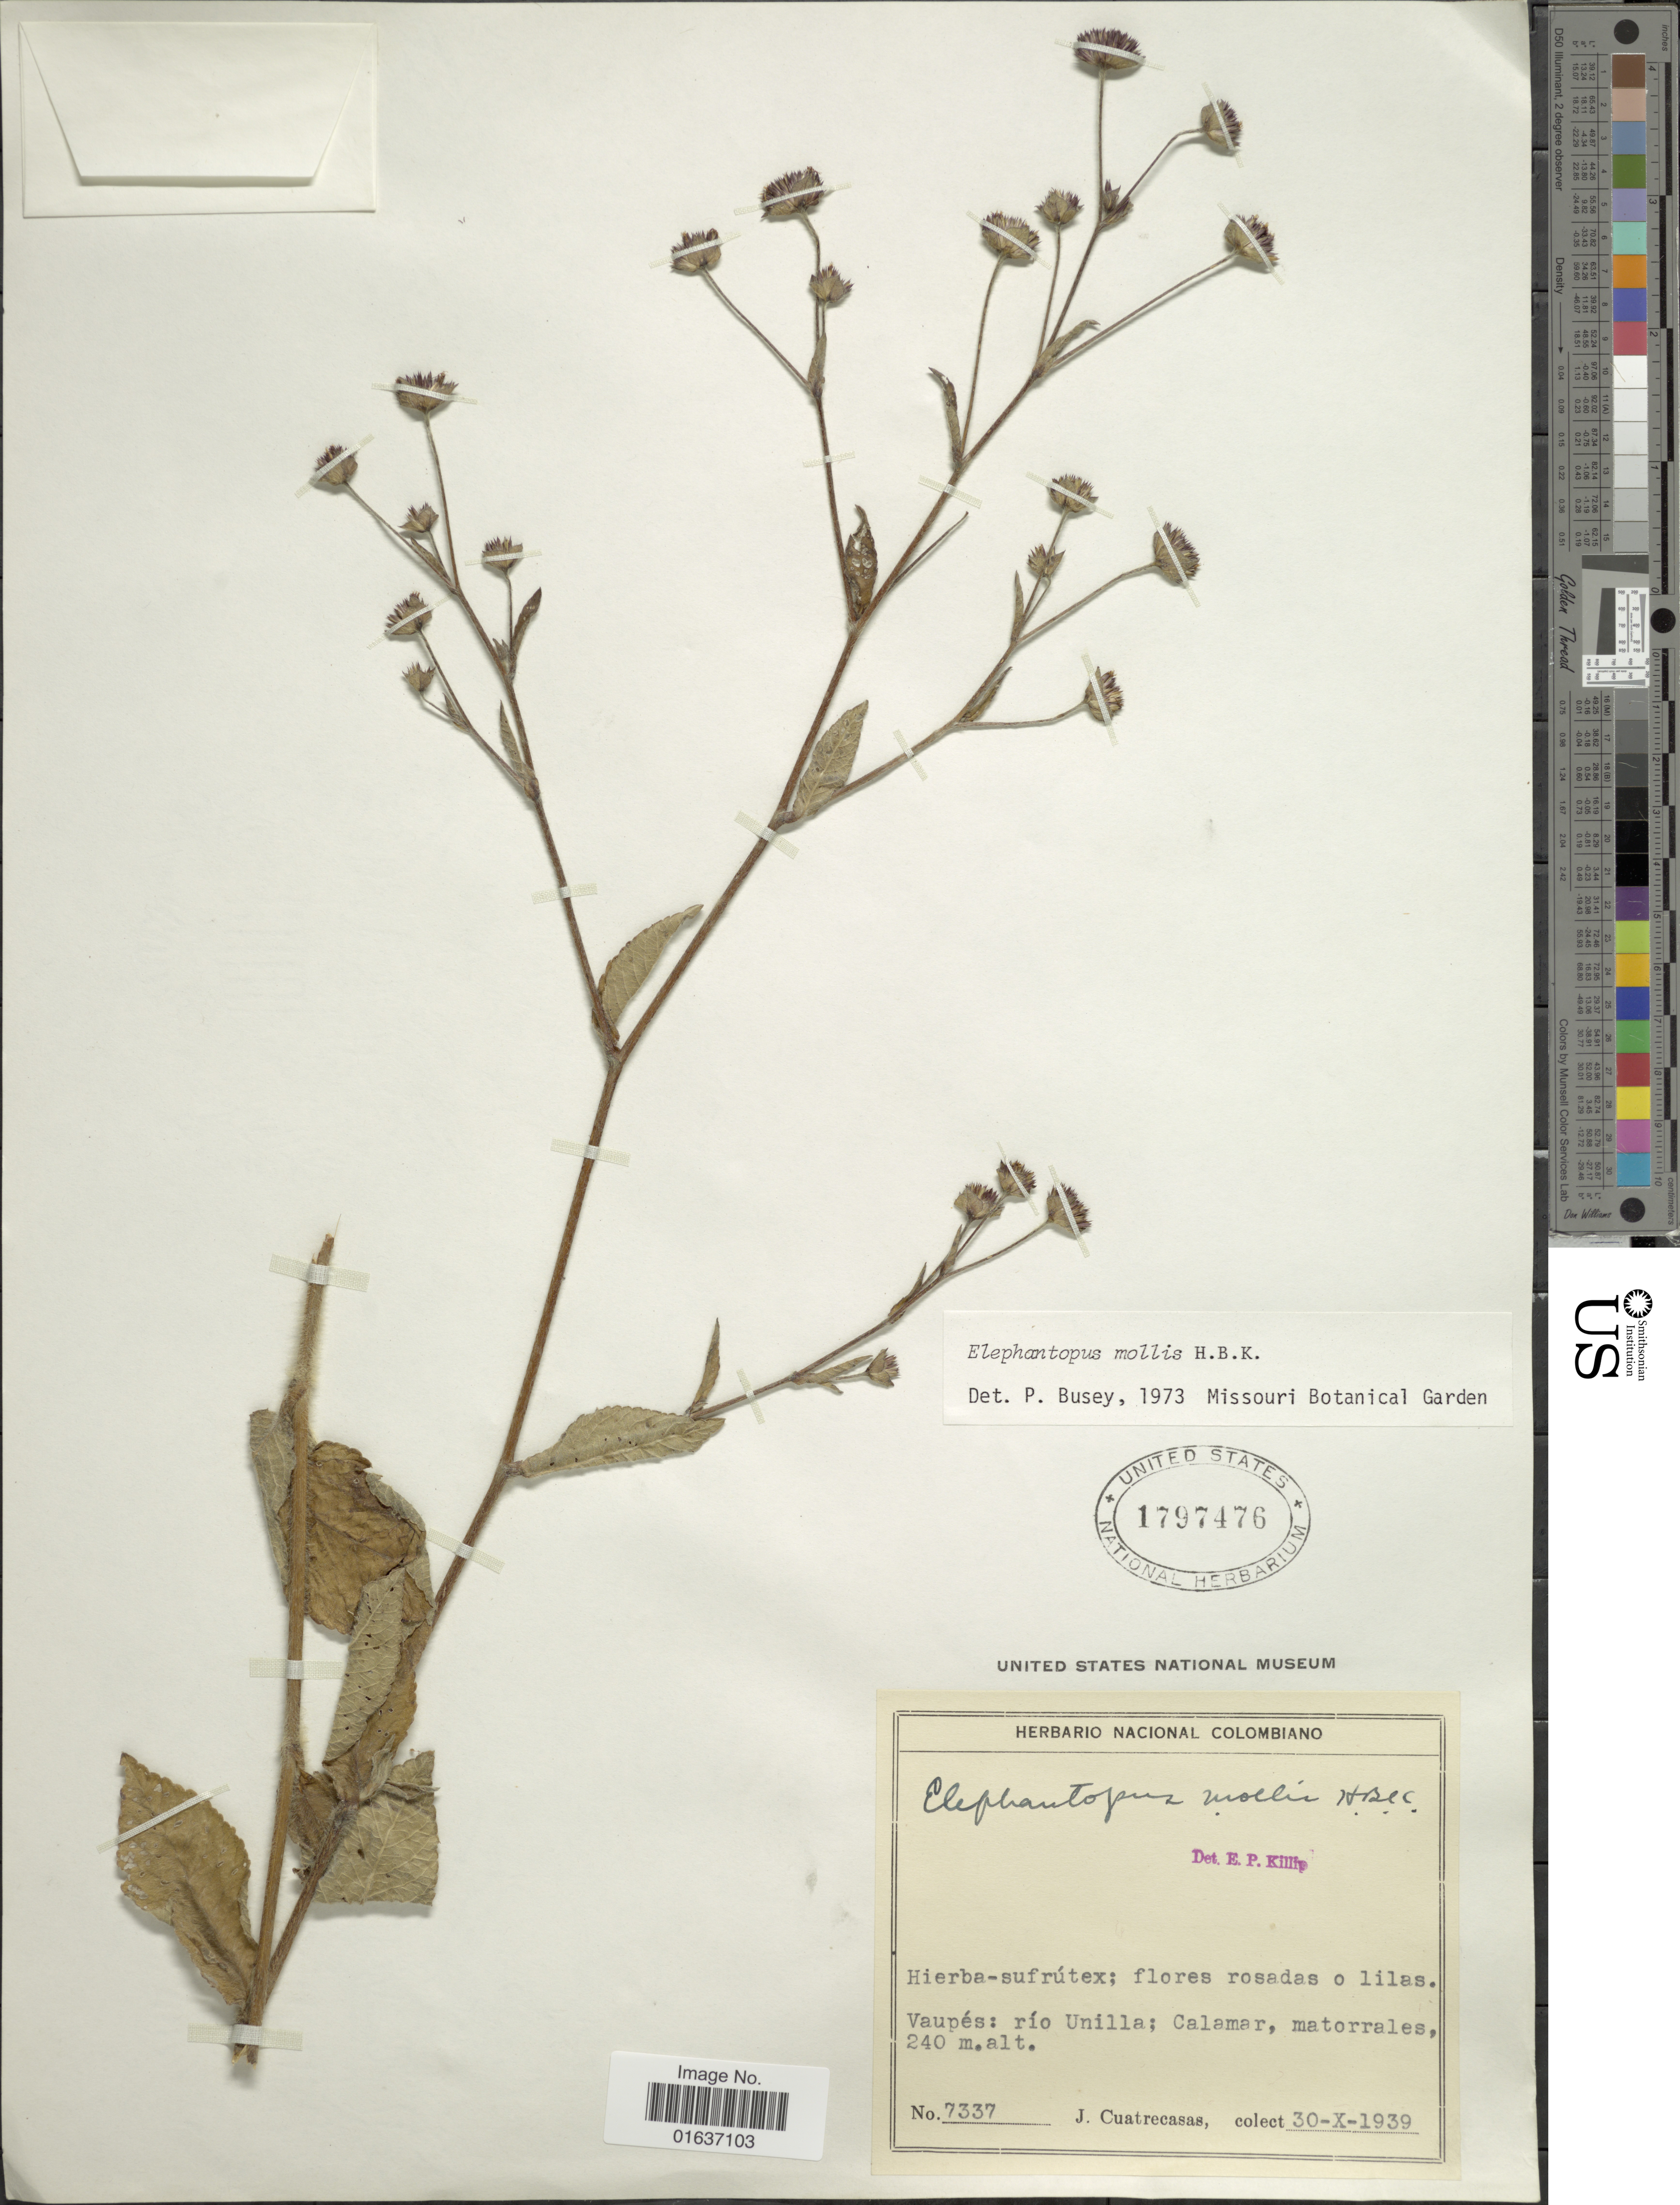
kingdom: Plantae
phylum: Tracheophyta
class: Magnoliopsida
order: Asterales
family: Asteraceae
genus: Elephantopus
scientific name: Elephantopus mollis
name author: Kunth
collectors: J. Cuatrecasas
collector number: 7337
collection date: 1939-10-30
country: Colombia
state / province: Vaupés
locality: Río Unilla'calamar, matorrales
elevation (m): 240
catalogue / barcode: US 1797476